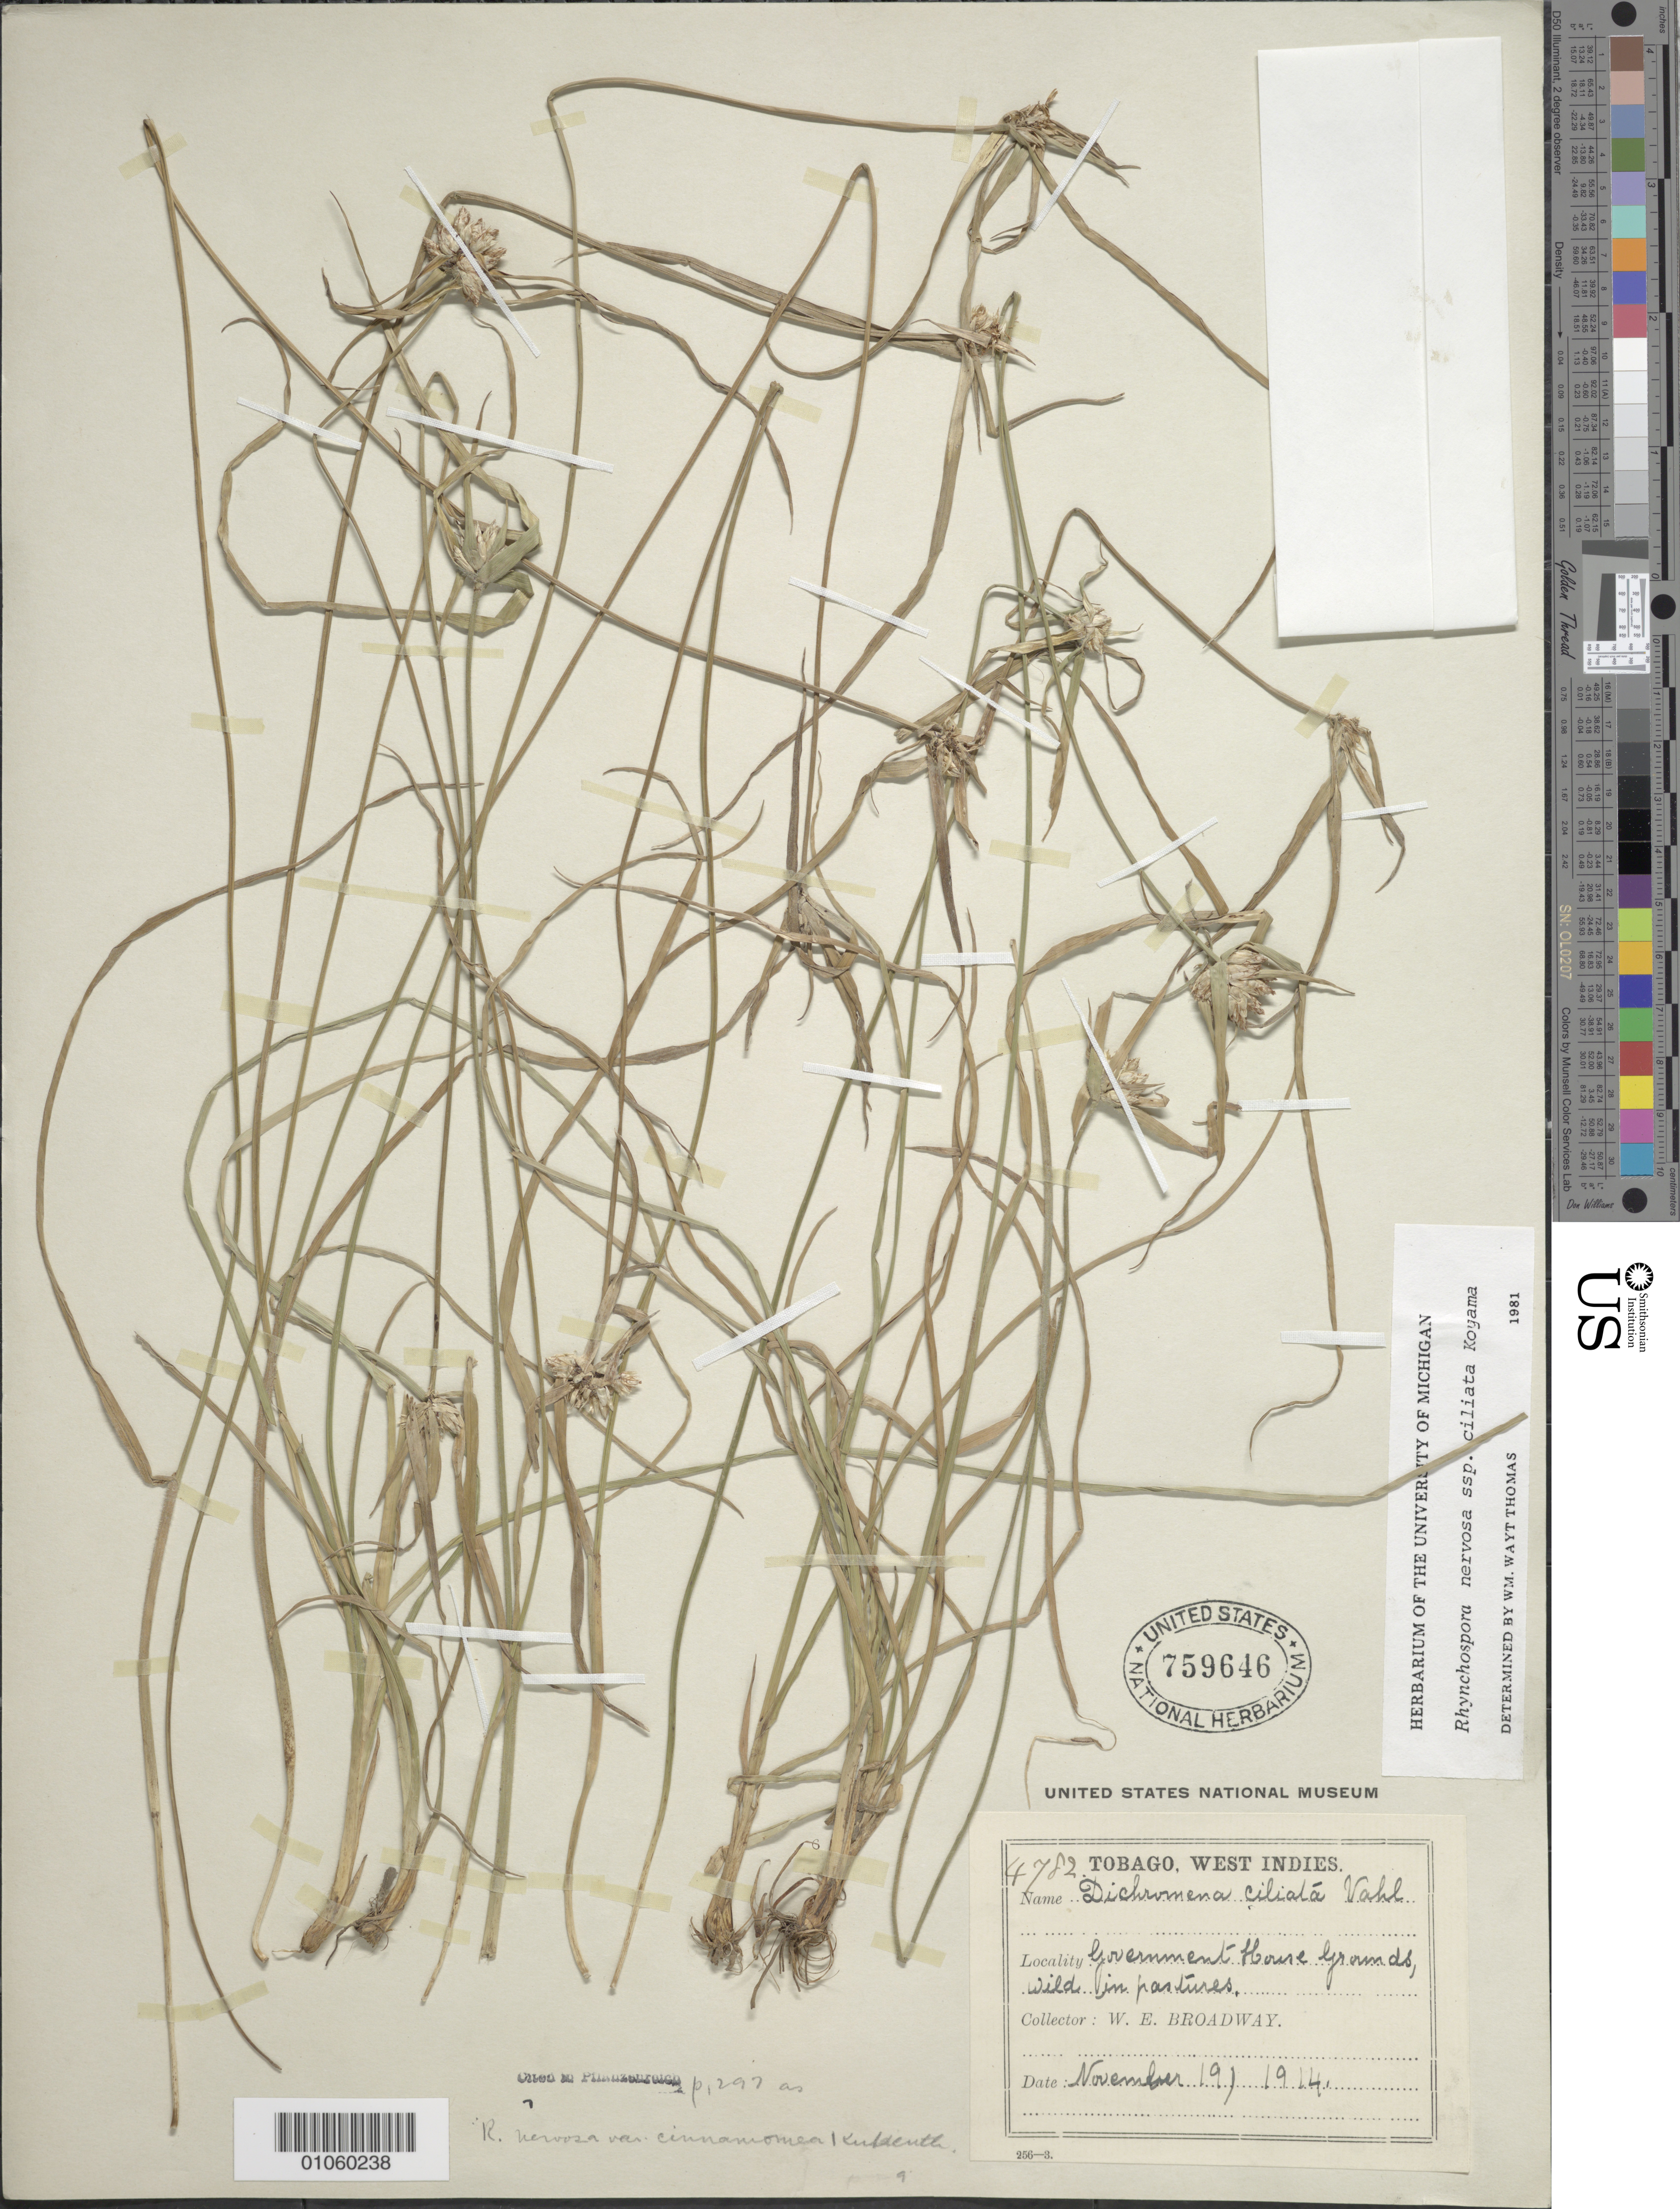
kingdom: Plantae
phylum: Tracheophyta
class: Liliopsida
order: Poales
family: Cyperaceae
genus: Rhynchospora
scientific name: Rhynchospora ciliata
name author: (G. Mey.) Kük.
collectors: W. E. Broadway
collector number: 4782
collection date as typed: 19 Nov 1914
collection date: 1914-11-19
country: Trinidad and Tobago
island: Tobago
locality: Government House grounds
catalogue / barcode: US 759646